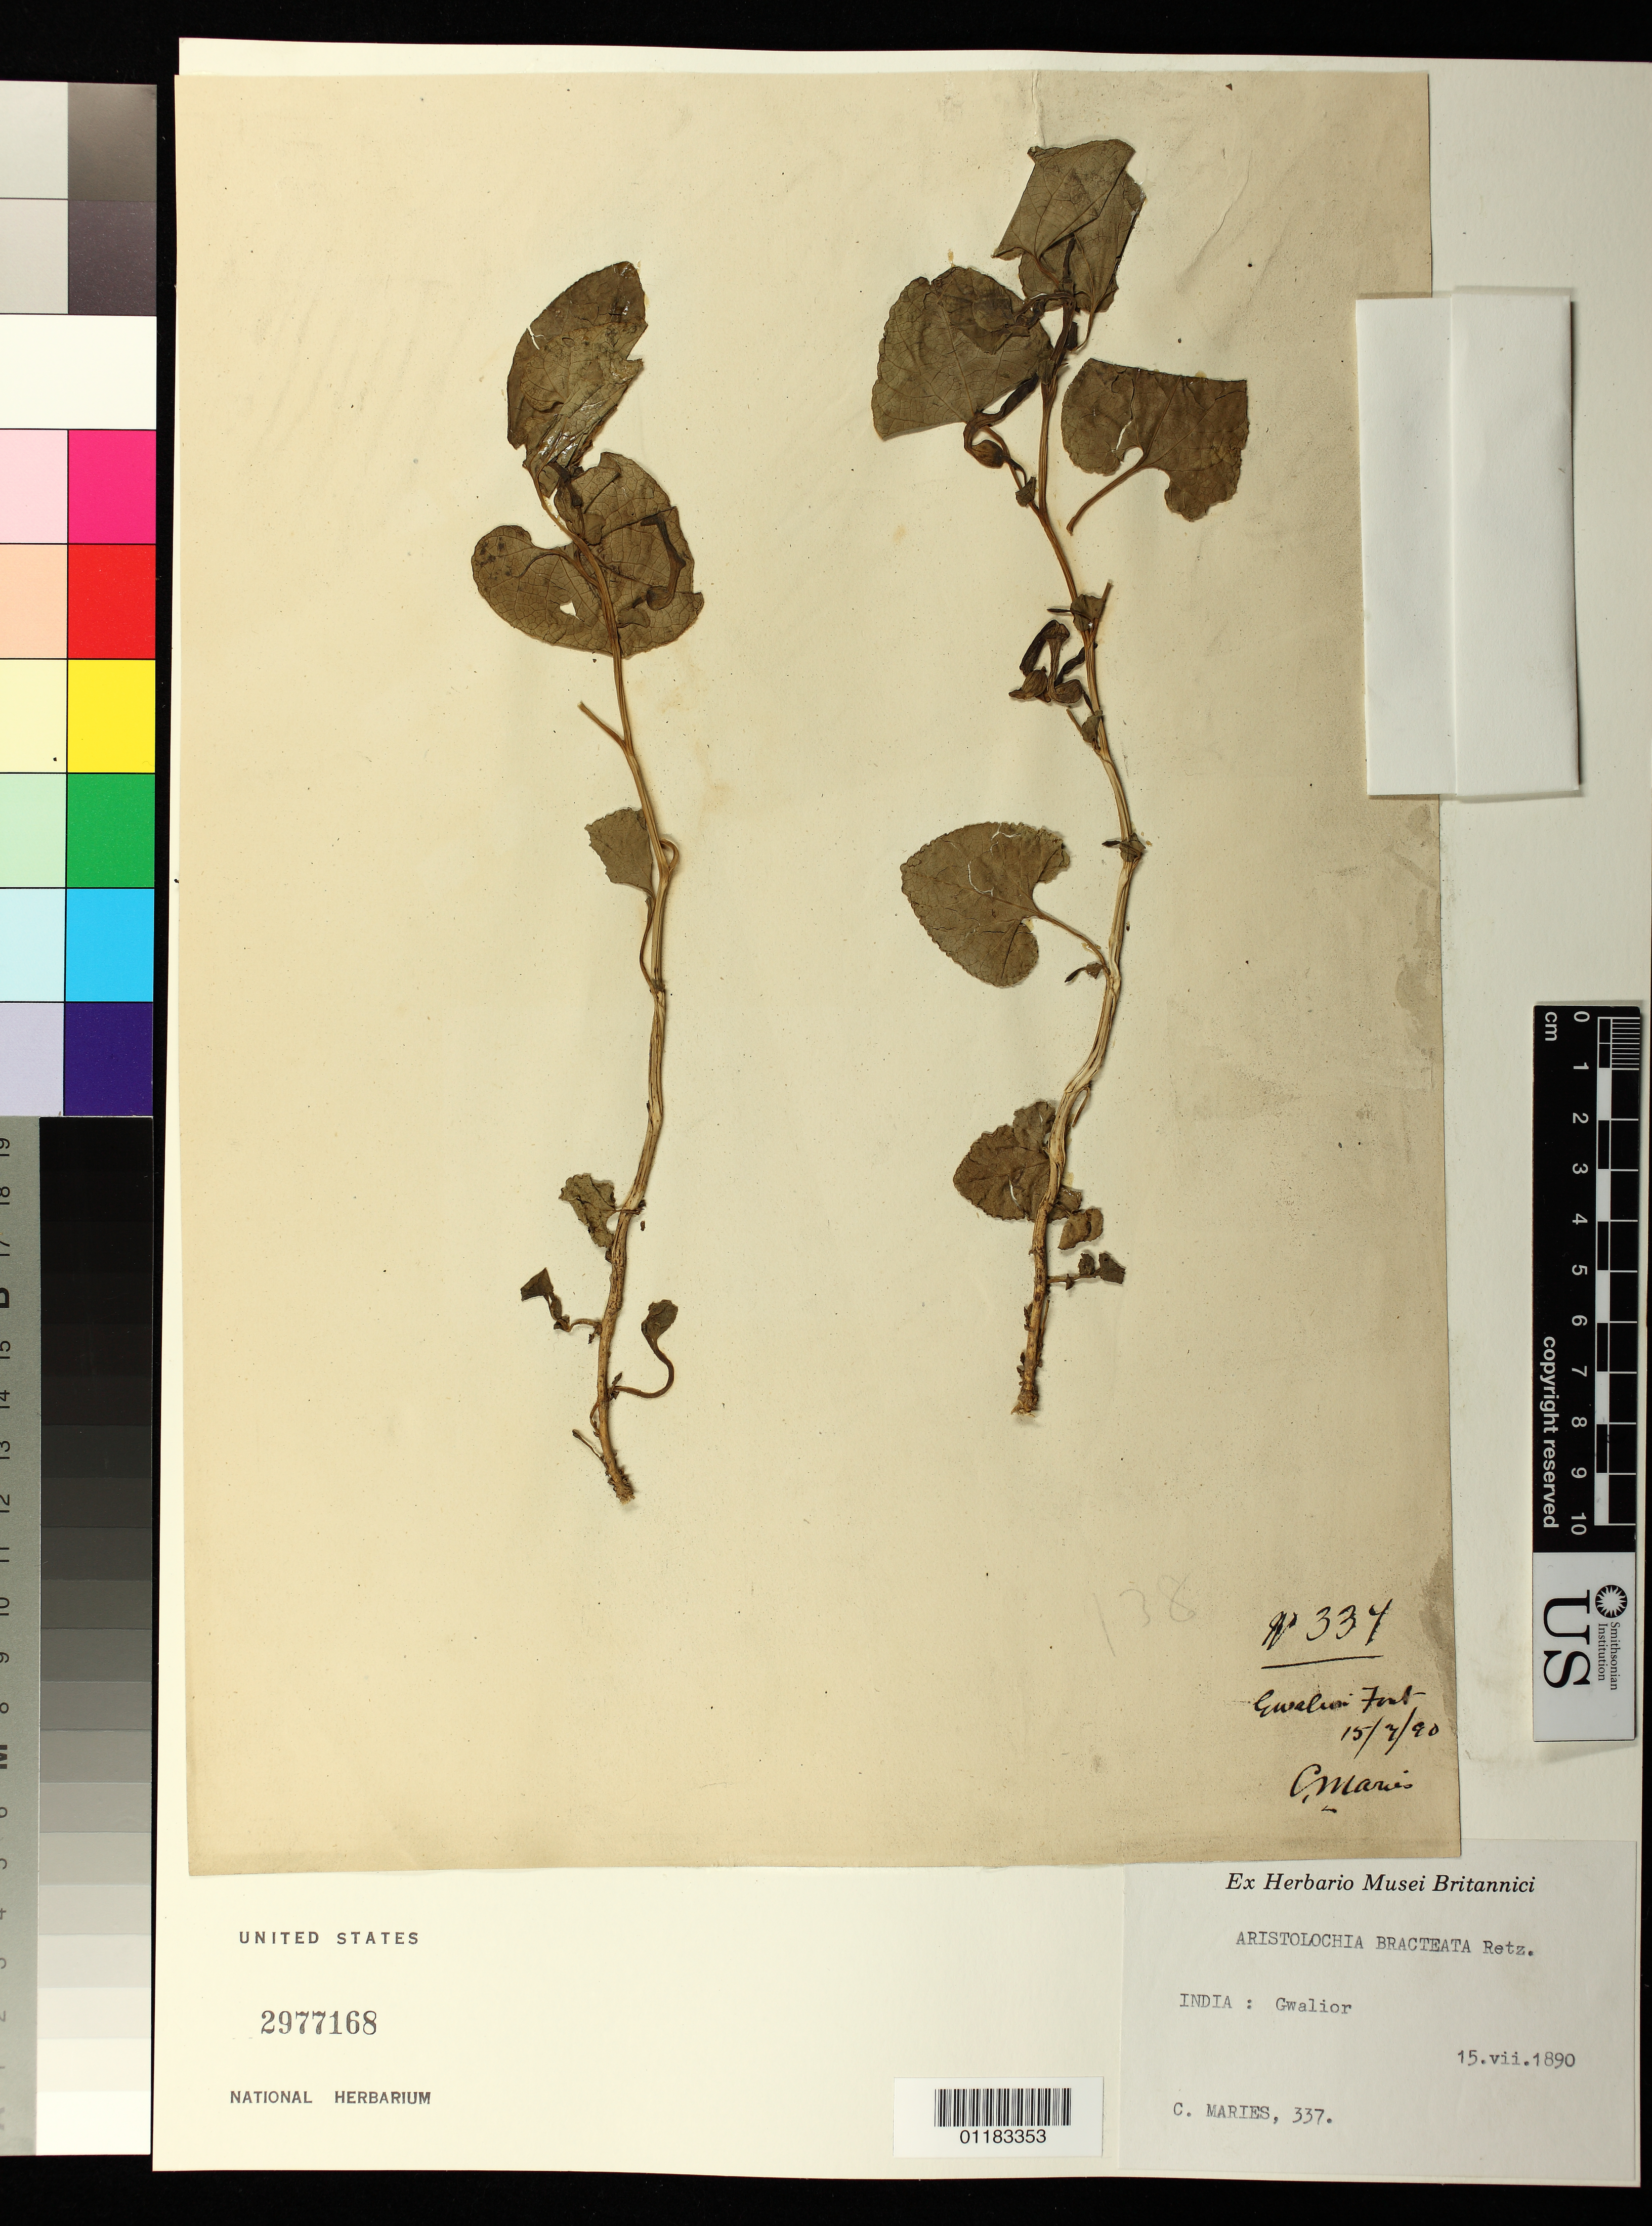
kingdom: Plantae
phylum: Tracheophyta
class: Magnoliopsida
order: Piperales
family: Aristolochiaceae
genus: Aristolochia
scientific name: Aristolochia bracteolata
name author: Lam.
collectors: C. Maries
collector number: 337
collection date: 1890-07-15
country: India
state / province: Madhya Pradesh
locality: Gwalior Fort, Gwalior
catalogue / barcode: US 2977168